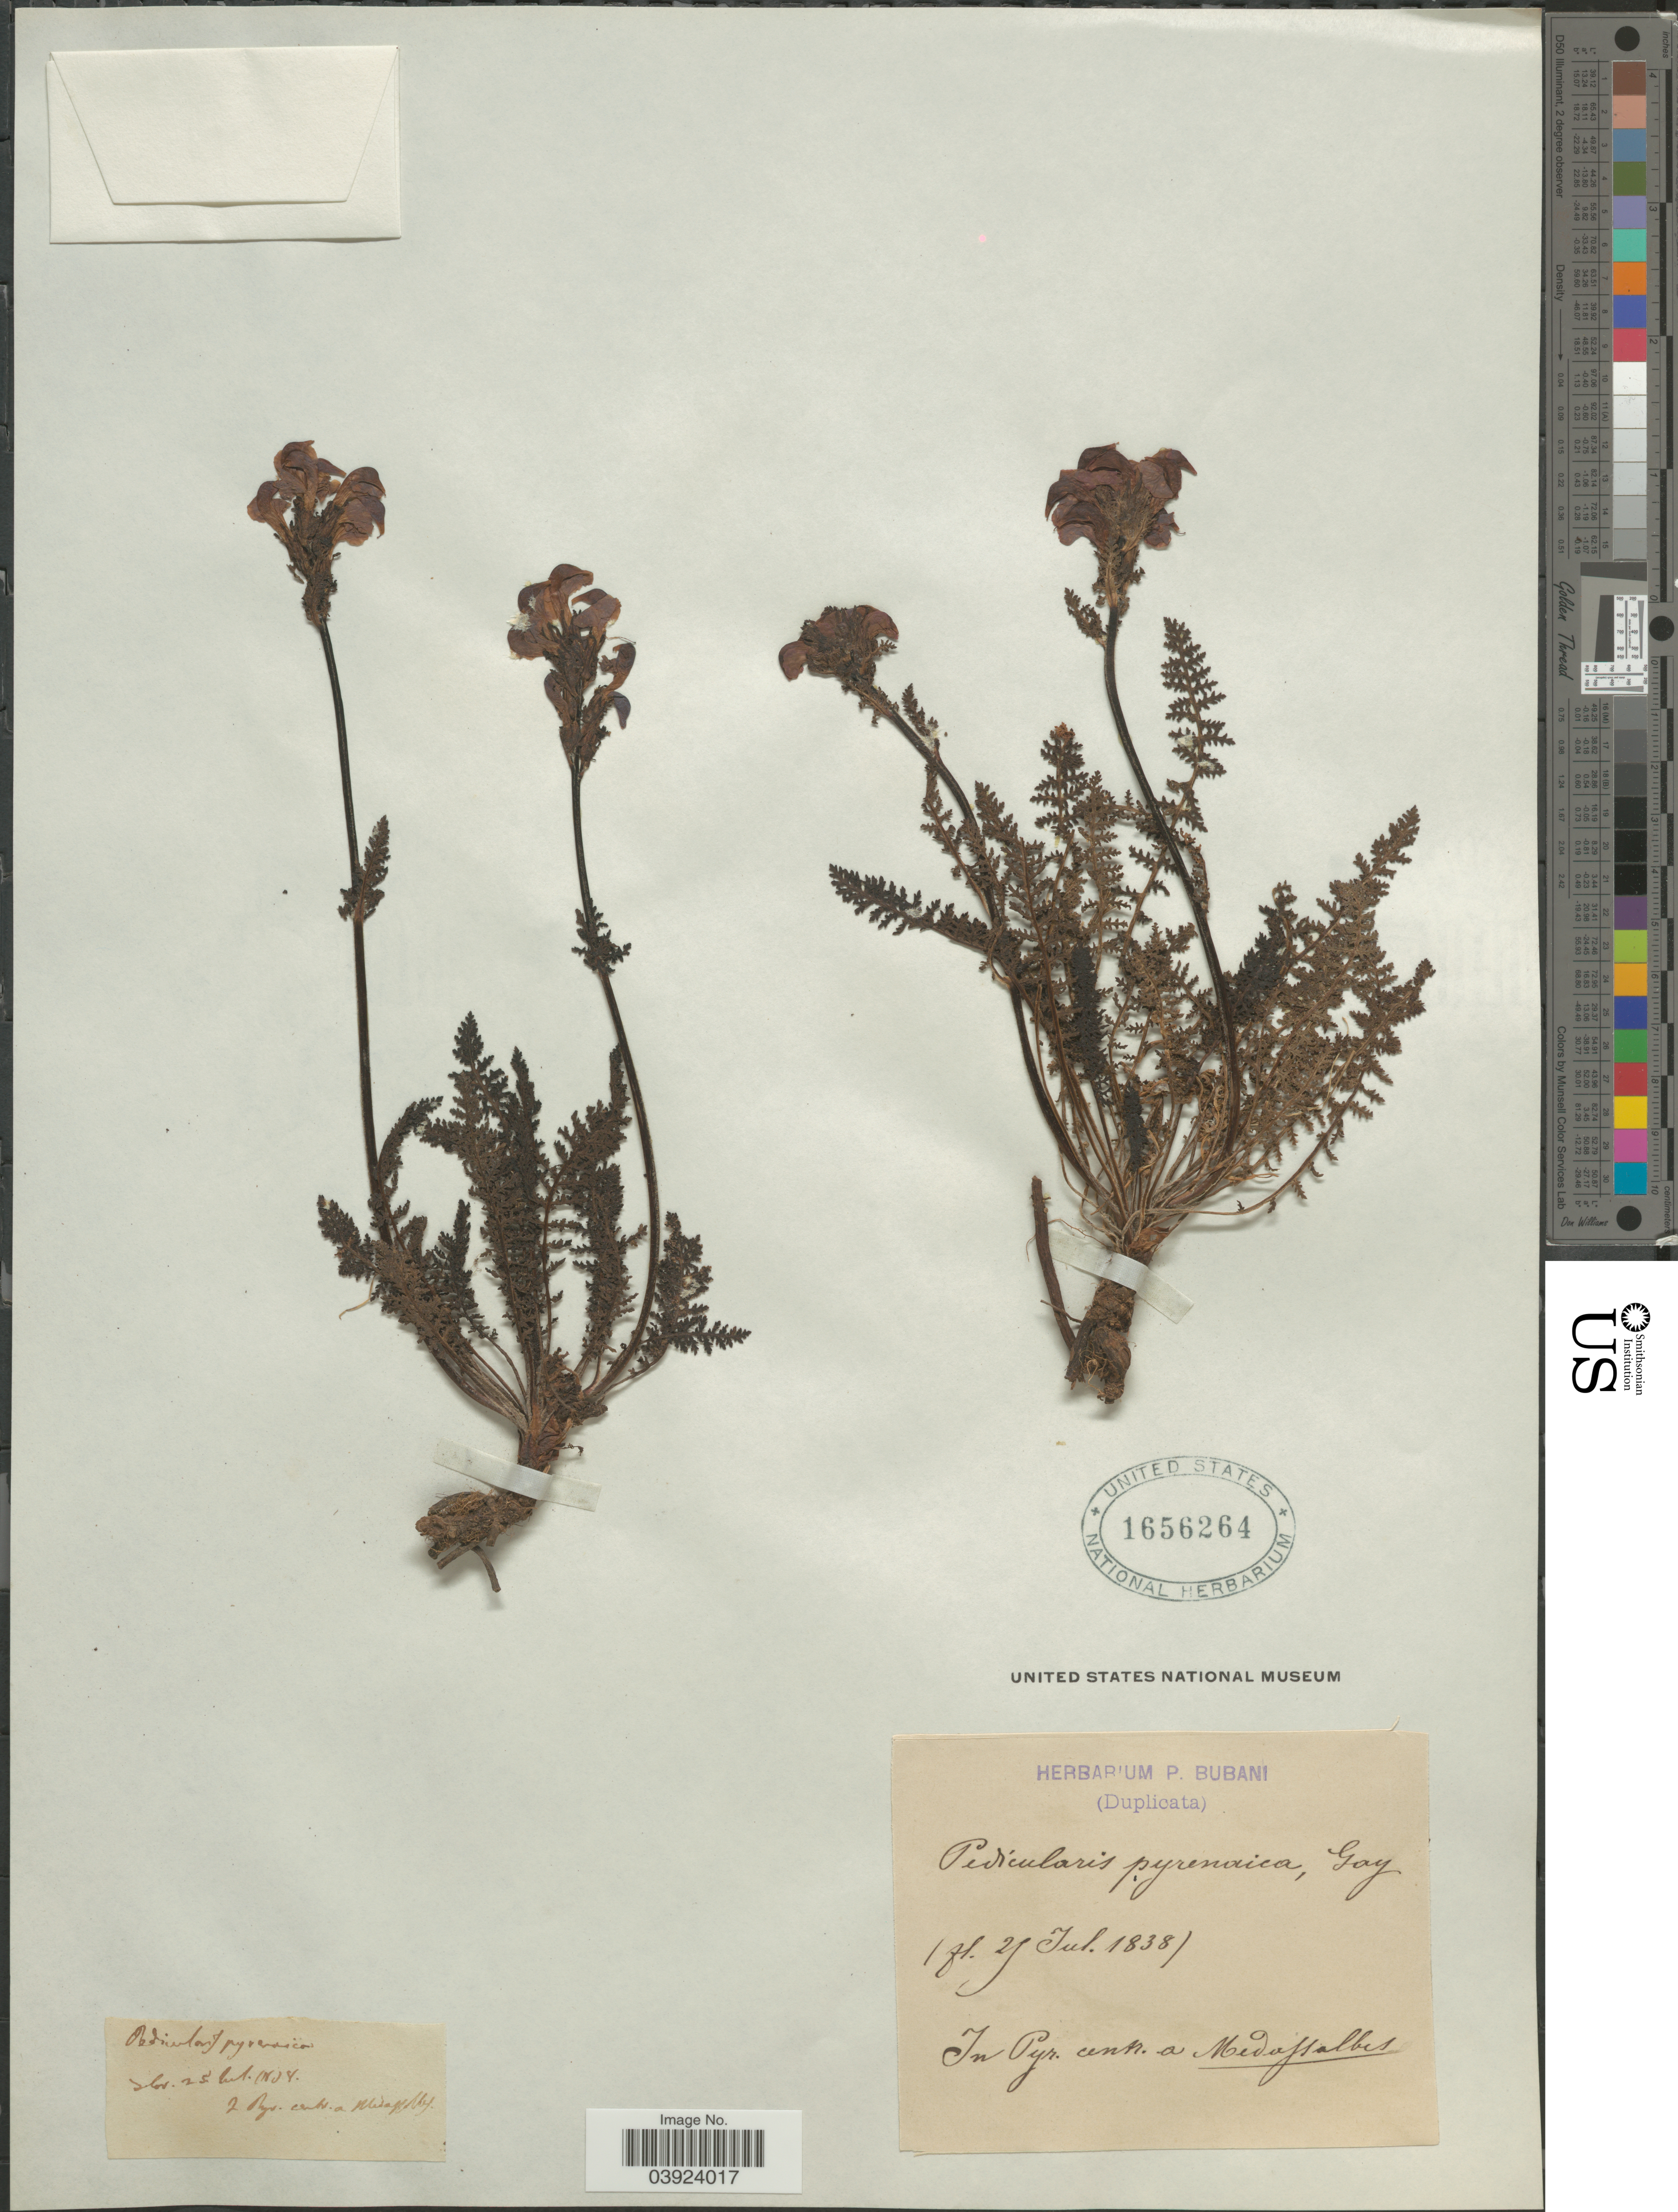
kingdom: Plantae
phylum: Tracheophyta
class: Magnoliopsida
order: Lamiales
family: Orobanchaceae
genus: Pedicularis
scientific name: Pedicularis pyrenaica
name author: J. Gay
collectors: ex herb. P. Bubani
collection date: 1838-07-25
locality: In Pyr. centr. a Medassalbis [interpreted].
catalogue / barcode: US 1656264